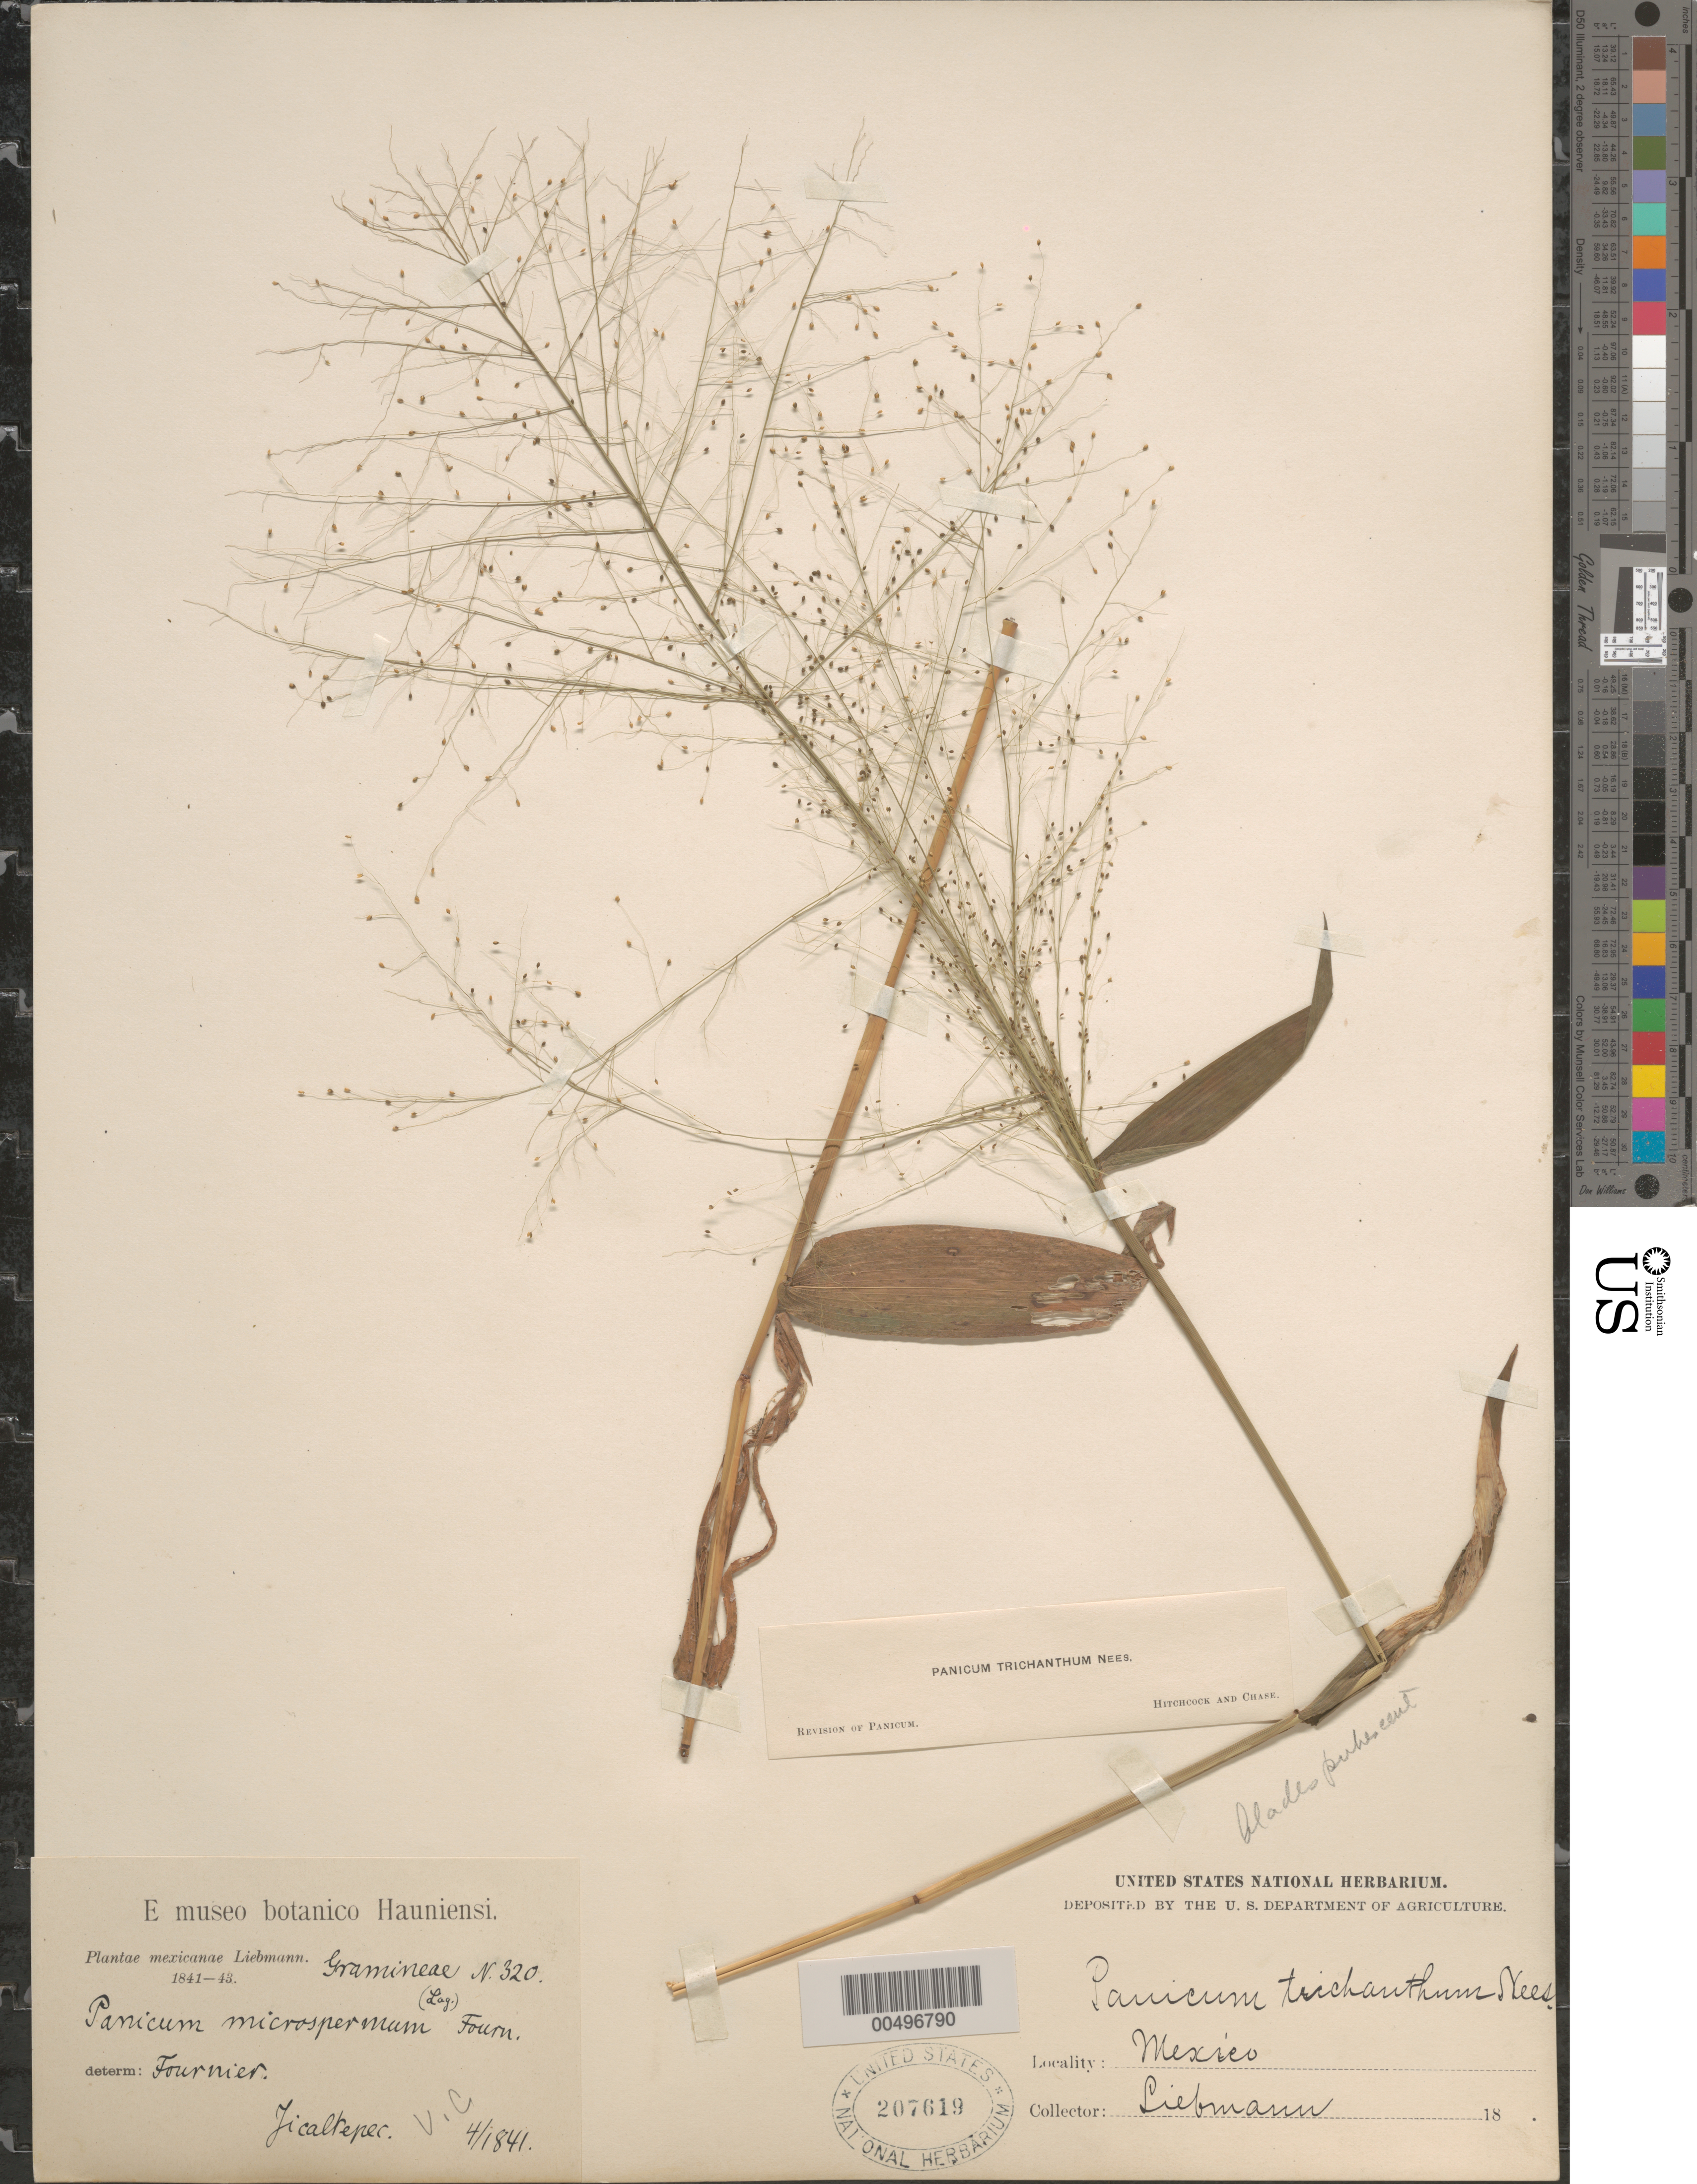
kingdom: Plantae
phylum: Tracheophyta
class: Liliopsida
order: Poales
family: Poaceae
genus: Panicum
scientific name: Panicum trichanthum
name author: Nees in Mart.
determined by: Hitchcock, A. S.; Chase, [M.] A.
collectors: F. M. Liebmann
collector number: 320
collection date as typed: Apr 1841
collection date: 1841-04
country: Mexico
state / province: Veracruz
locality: Jicaltepec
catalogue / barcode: US 207619